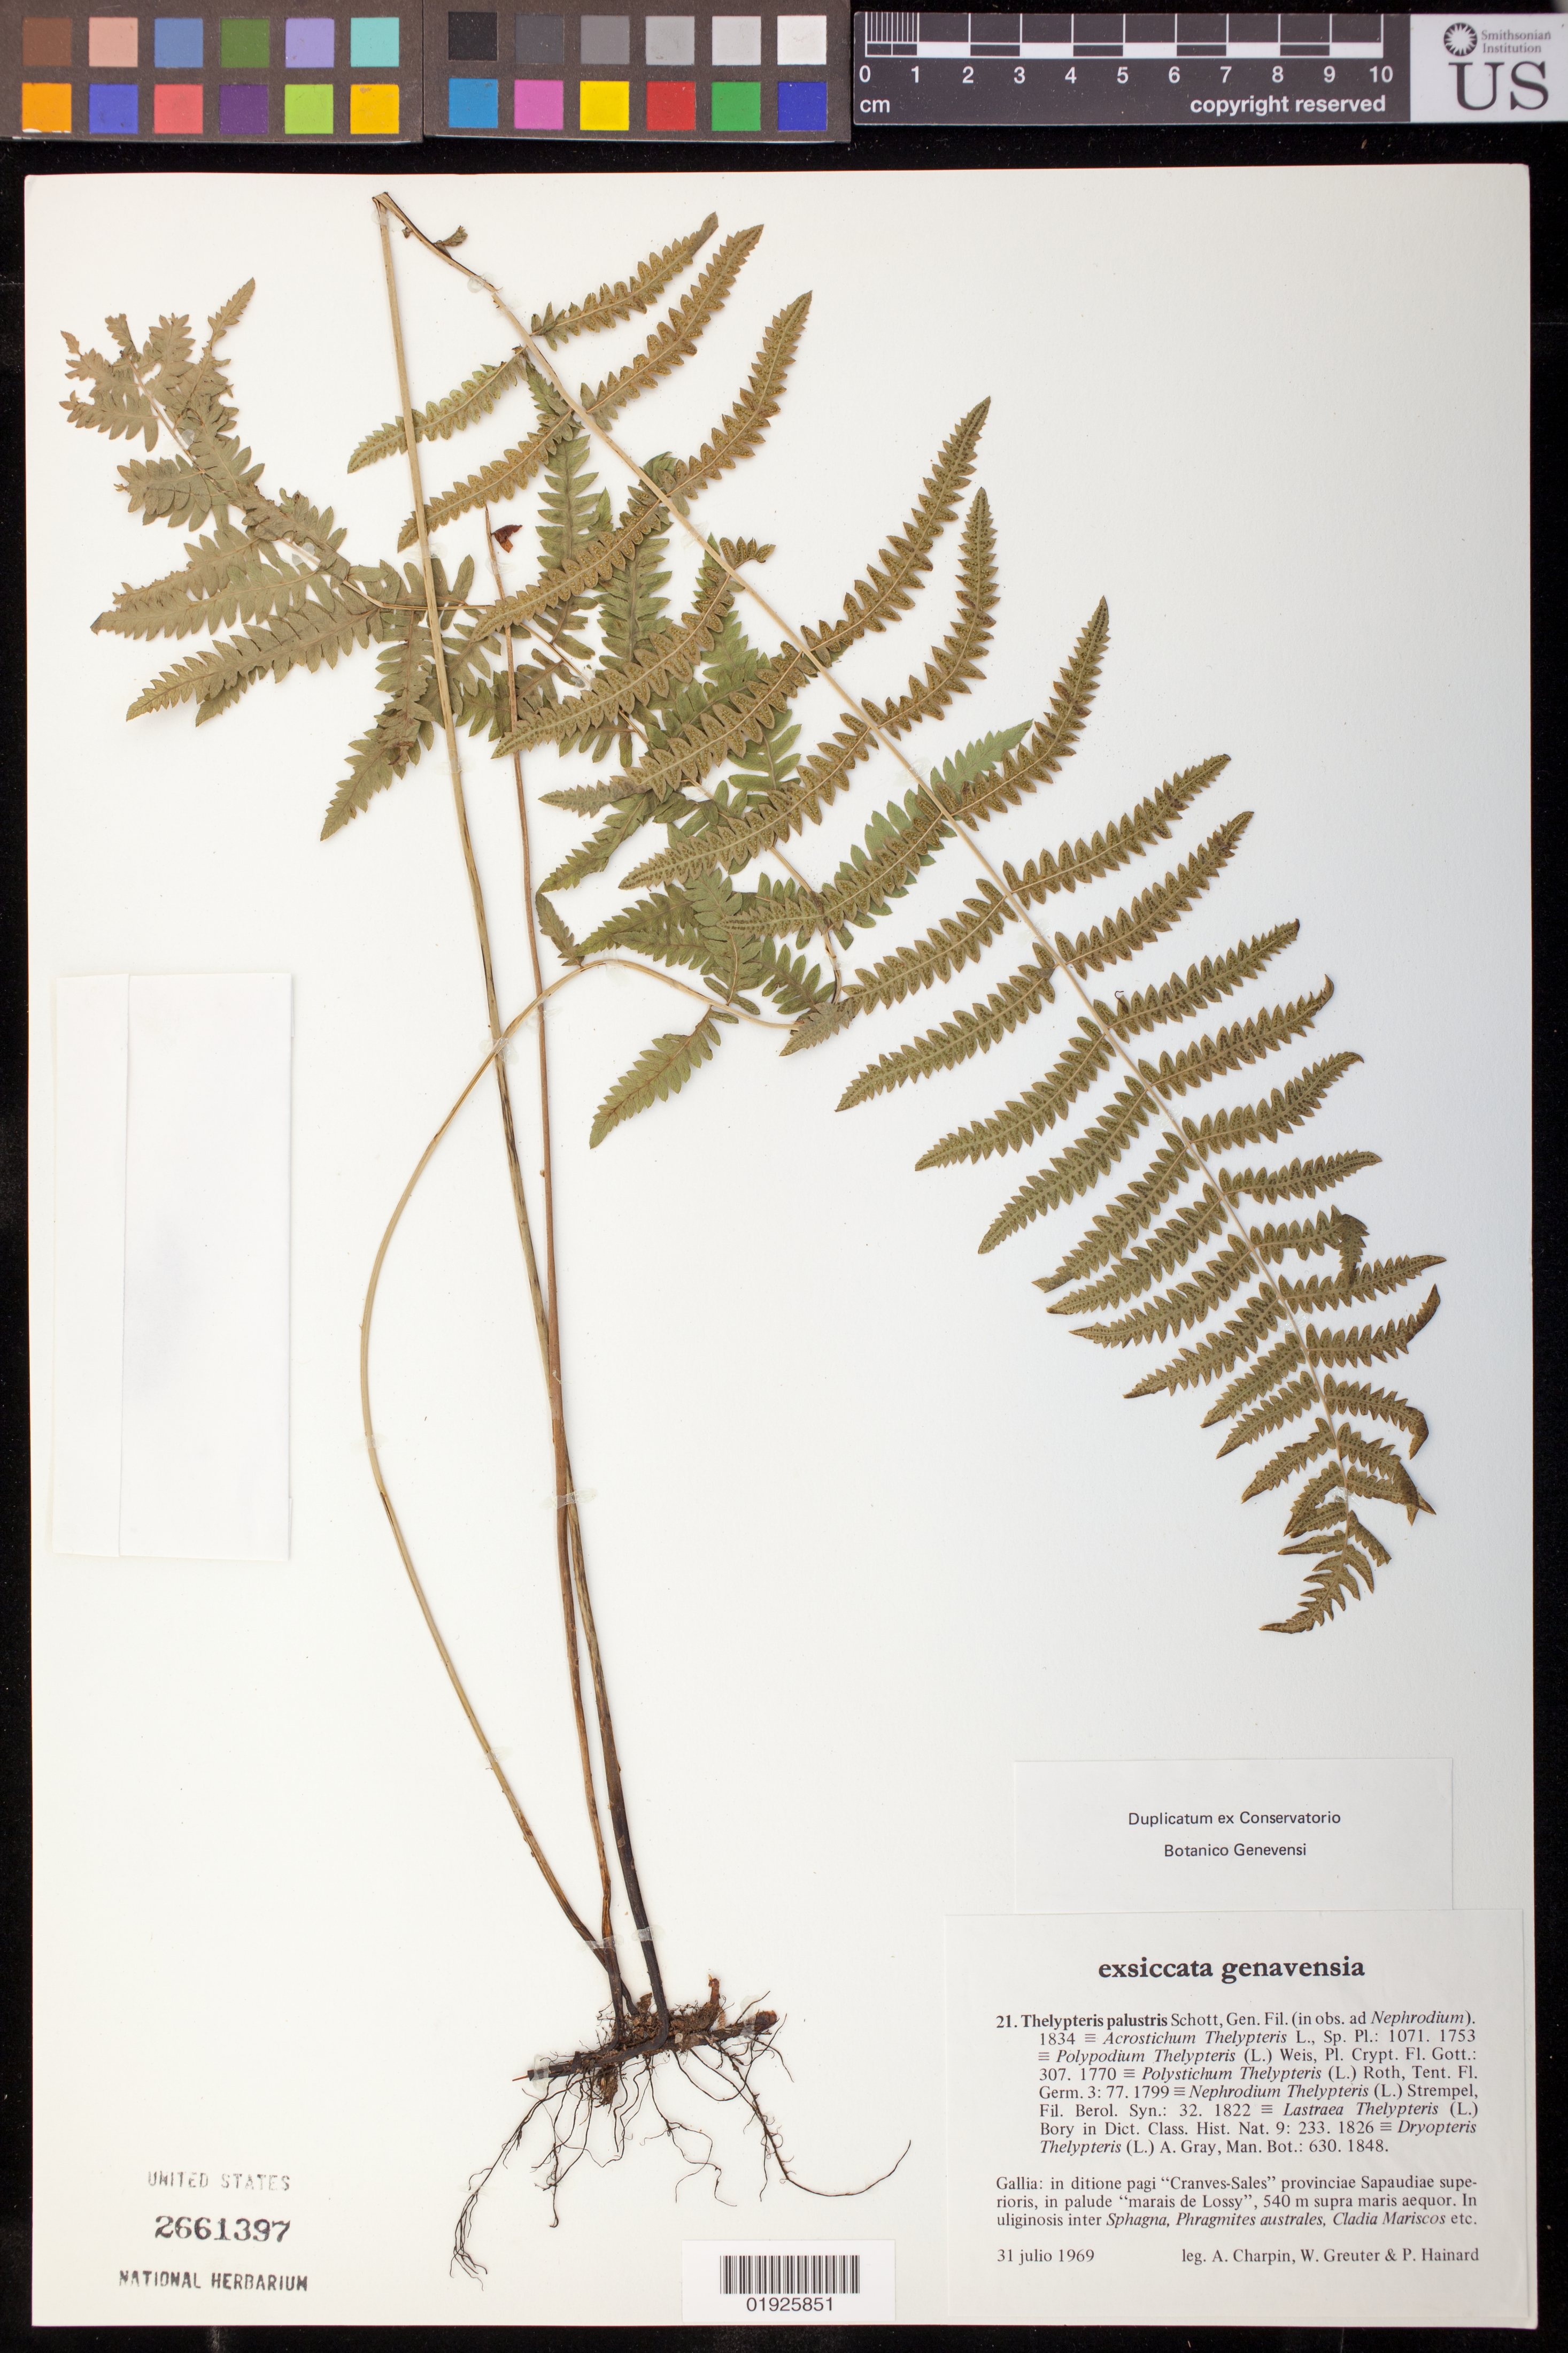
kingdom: Plantae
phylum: Tracheophyta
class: Polypodiopsida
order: Polypodiales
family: Thelypteridaceae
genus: Thelypteris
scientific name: Thelypteris palustris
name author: (Salisb.) Schott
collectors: A. Charpin, W. Greuter & P. Hainard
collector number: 21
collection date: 1969-07-31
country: France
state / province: Auvergne-Rhône-Alpes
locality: Gallia: in ditione pagi "Cranves-Sales" provinciae Sapaudiae superioris, in palude "marais de Lossy".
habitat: In uliginosis inter Sphagna, Phragmites australis, Cladia Mariscos, etc.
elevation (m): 540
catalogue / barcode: US 2661397